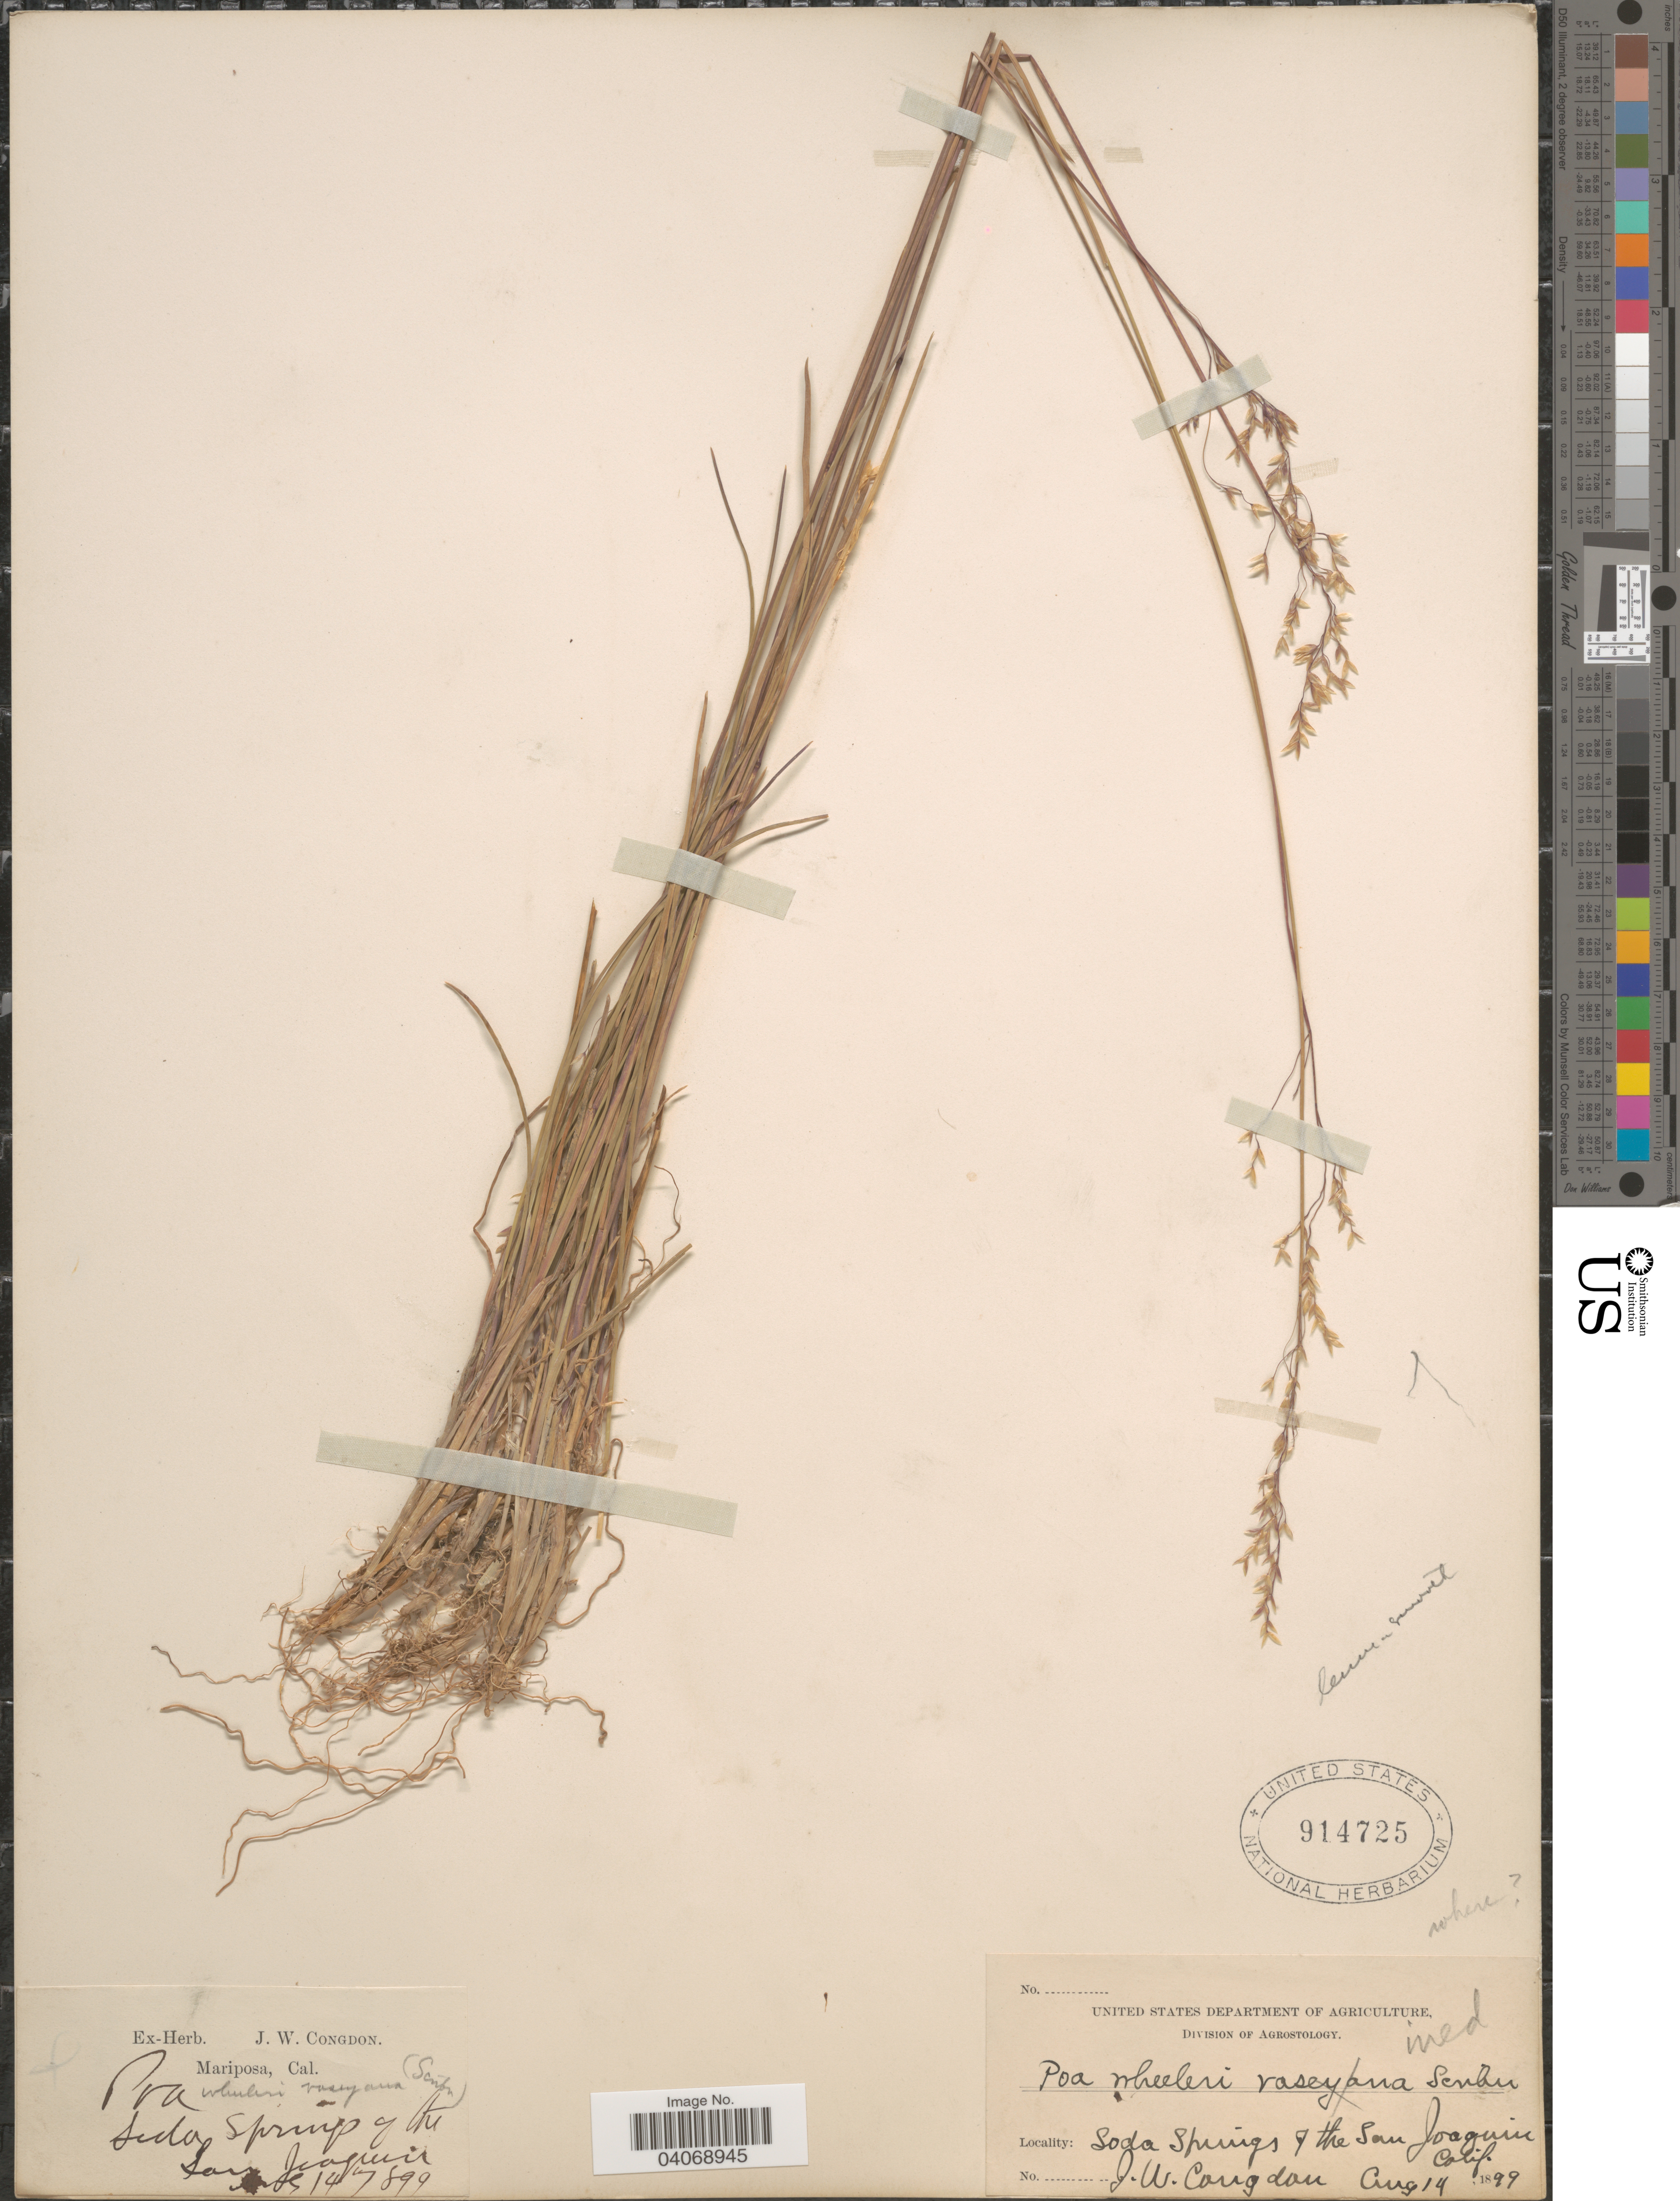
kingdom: Plantae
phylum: Tracheophyta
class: Liliopsida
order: Poales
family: Poaceae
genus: Poa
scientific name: Poa wheeleri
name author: Vasey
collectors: J. W. Congdon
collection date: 1899-08-14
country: United States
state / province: California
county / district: Mariposa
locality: Soda Springs & the San Joaquin. Mariposa.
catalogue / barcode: US 914725